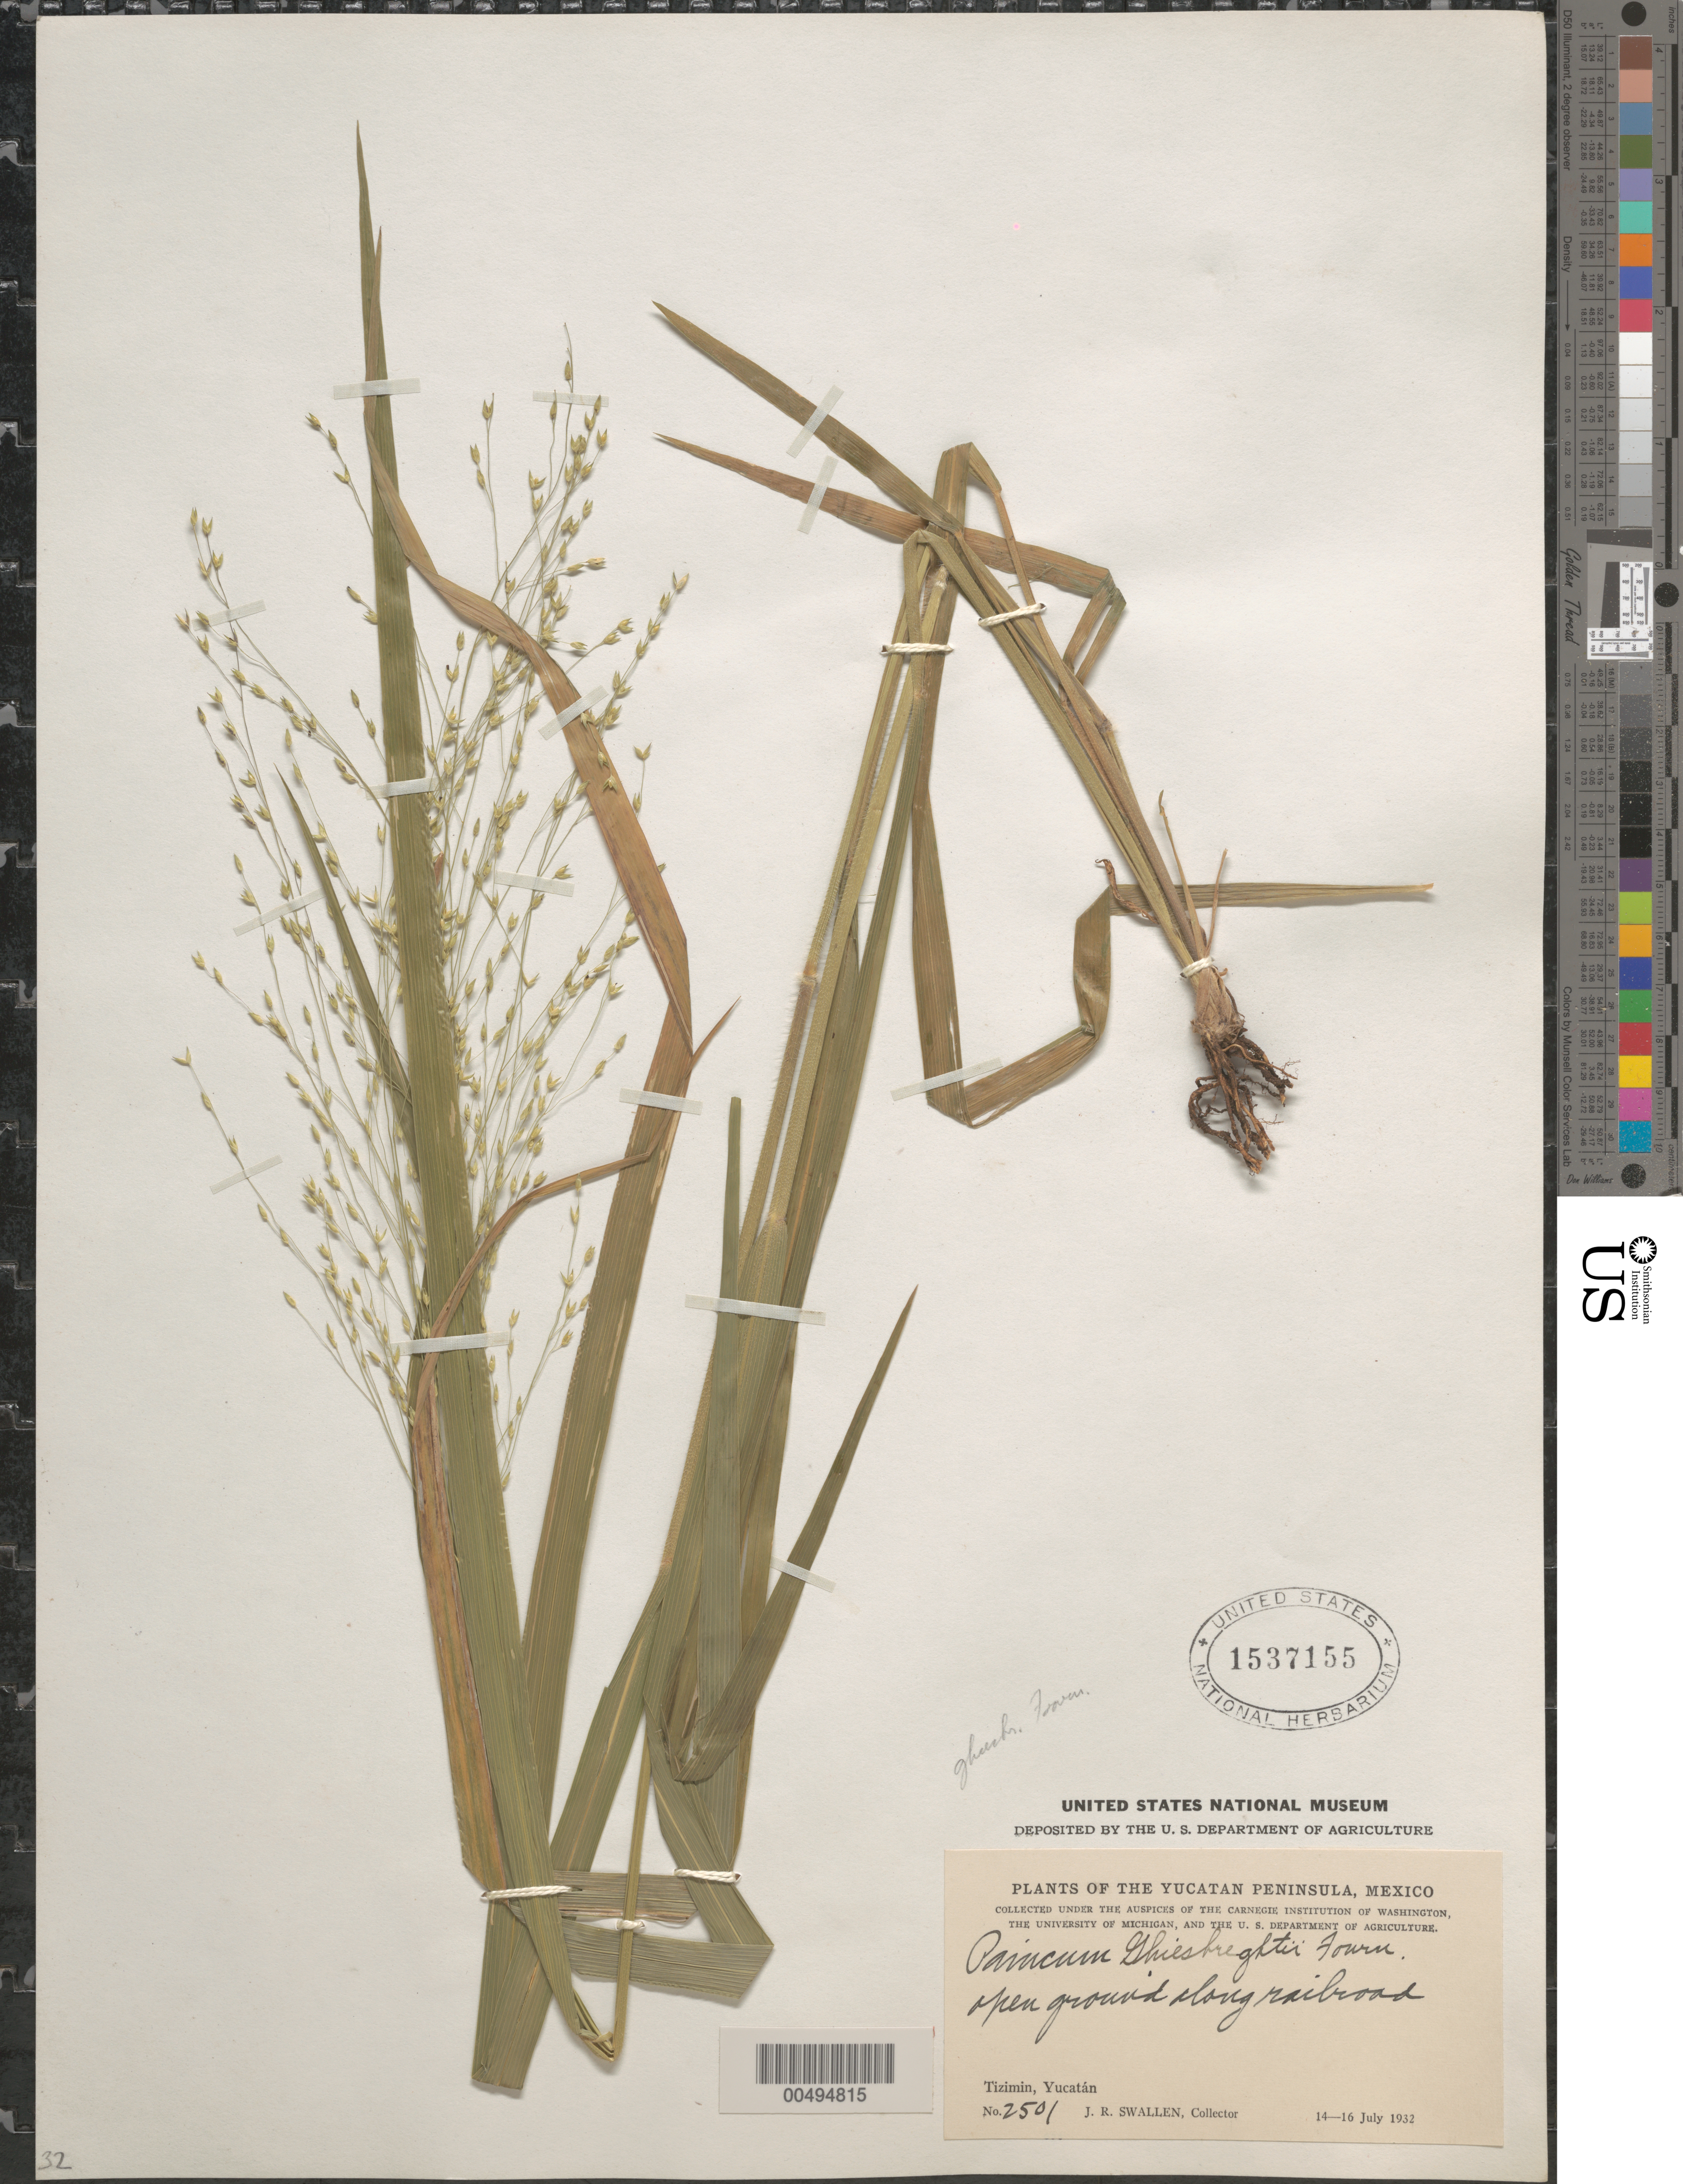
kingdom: Plantae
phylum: Tracheophyta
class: Liliopsida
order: Poales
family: Poaceae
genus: Panicum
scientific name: Panicum diffusum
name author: Sw.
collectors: J. R. Swallen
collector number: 2501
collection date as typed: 14 Jul 1932 to 16 Jul 1932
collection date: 1932-07-14/1932-07-16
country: Mexico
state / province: Yucatan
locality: Yucatan Peninsula, Tizimin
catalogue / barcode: US 1537155